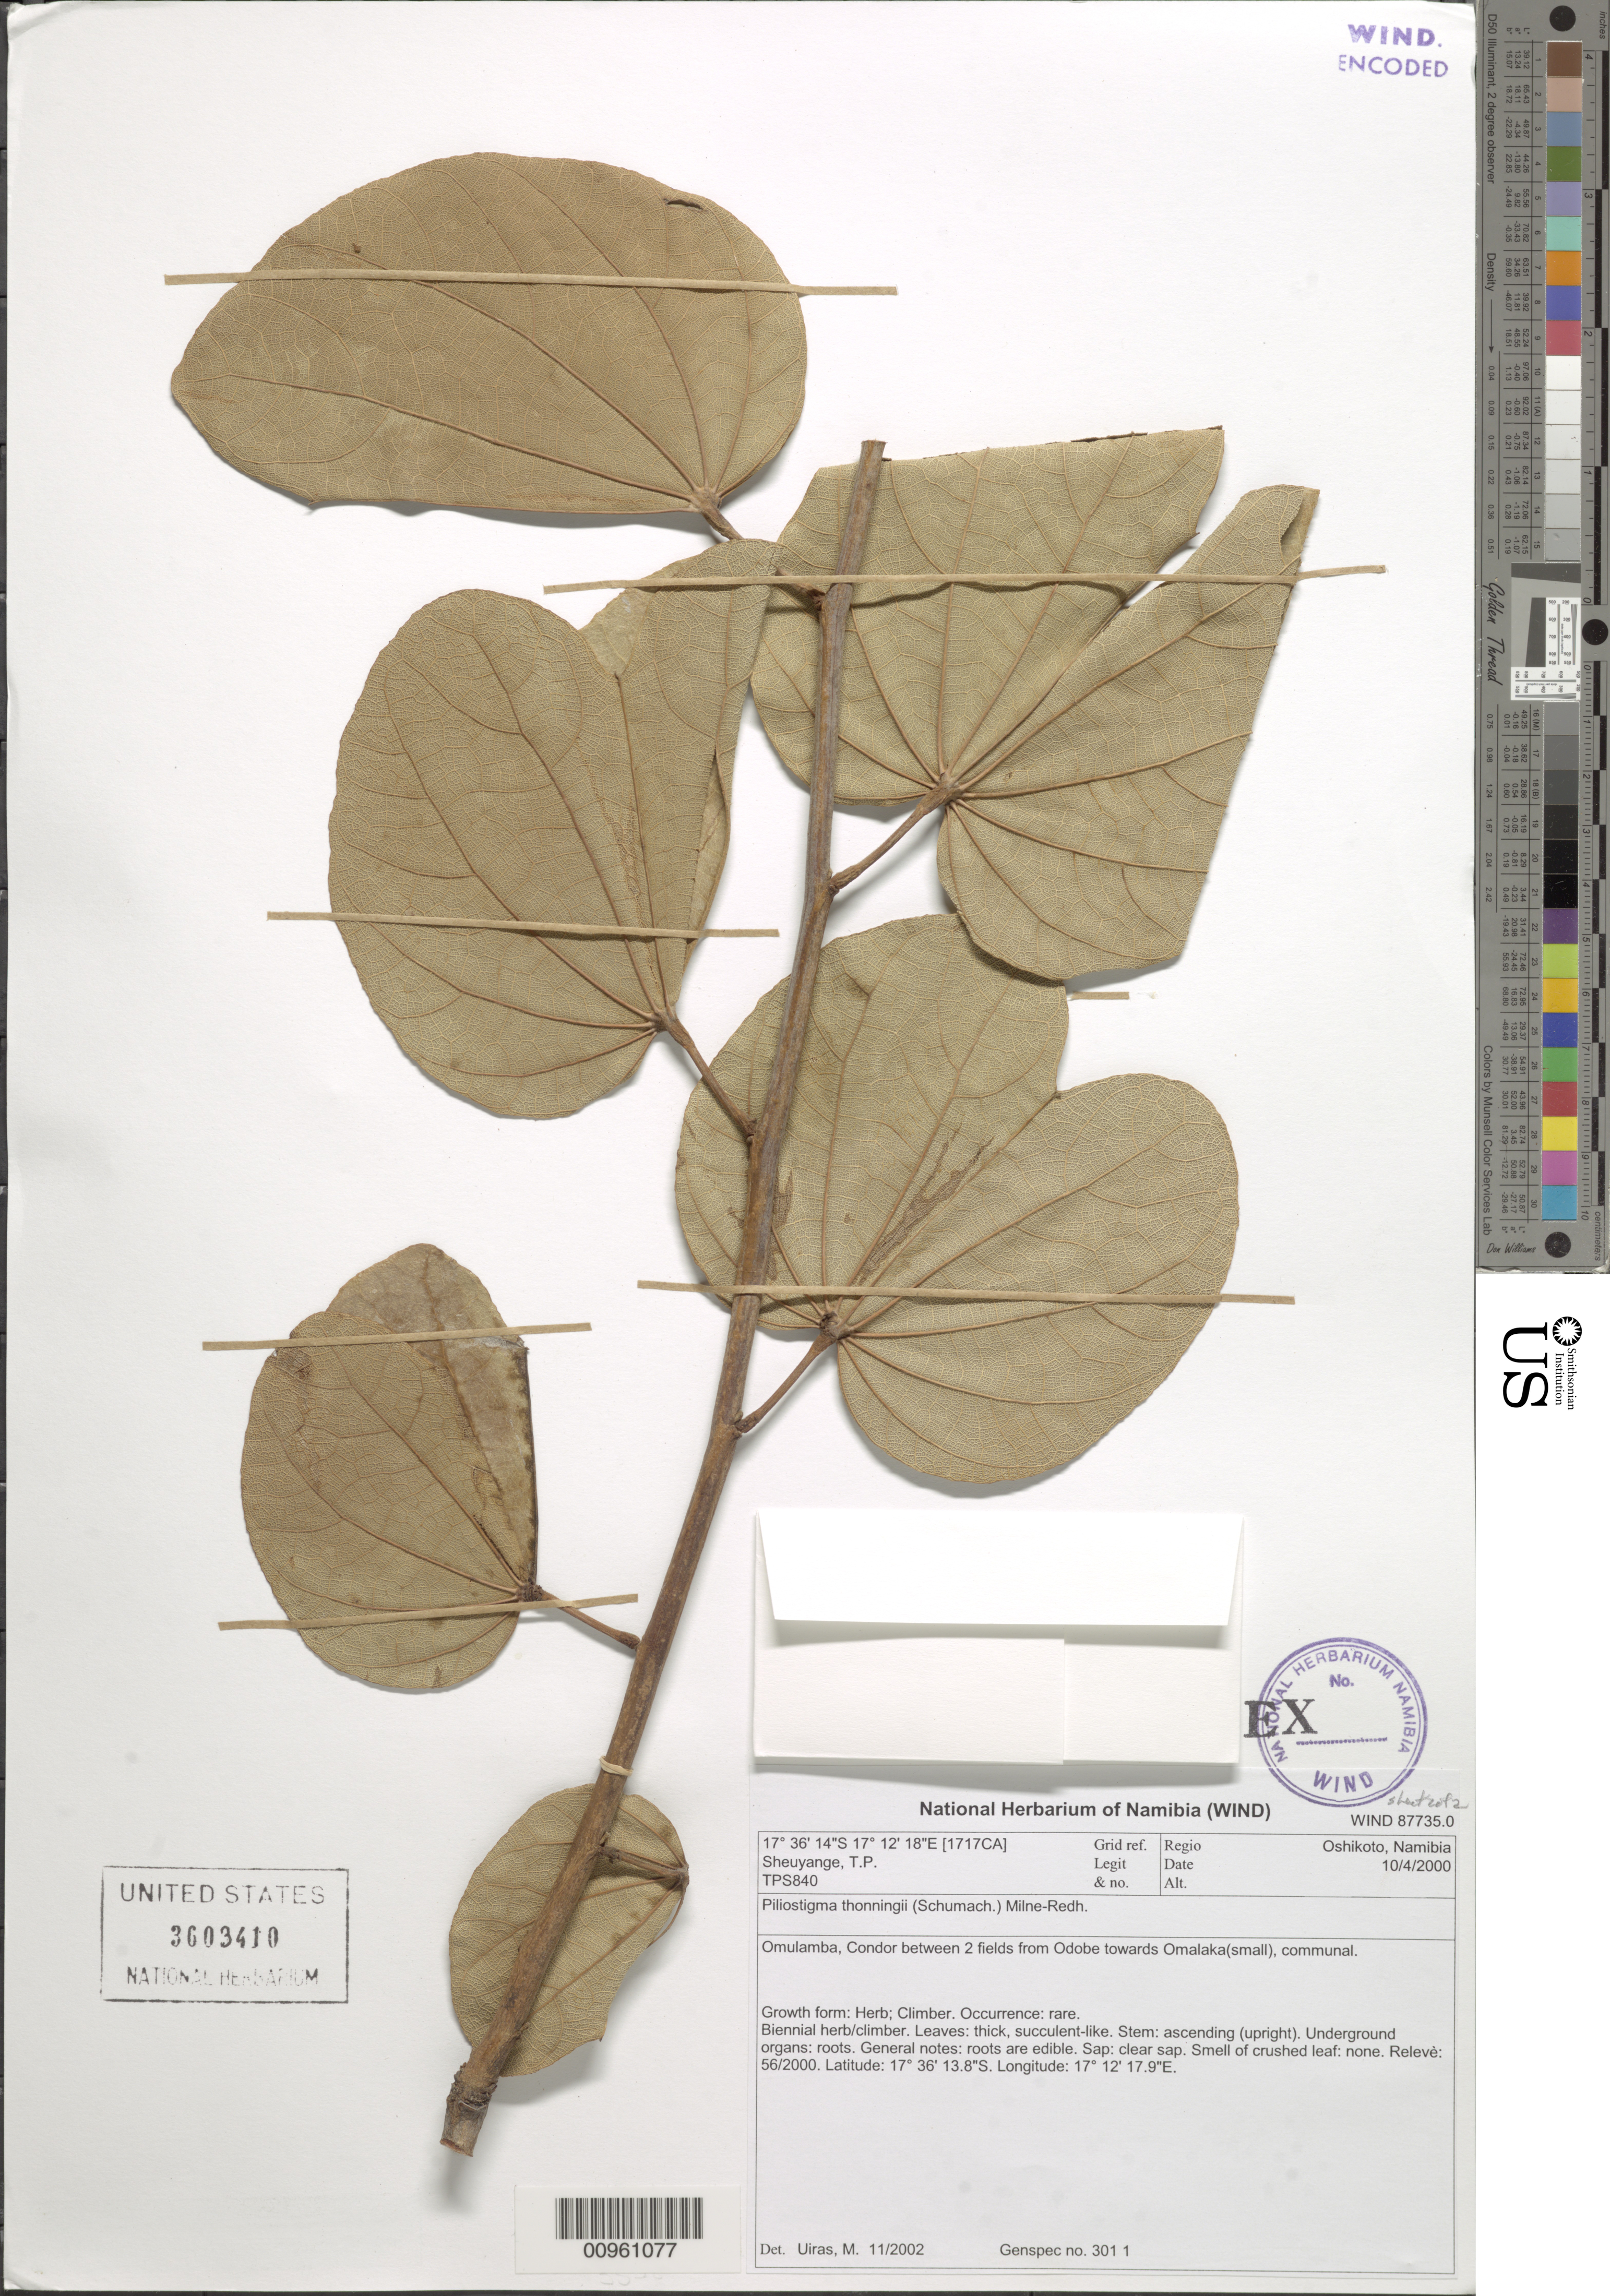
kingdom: Plantae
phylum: Tracheophyta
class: Magnoliopsida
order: Fabales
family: Fabaceae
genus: Piliostigma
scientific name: Piliostigma thonningii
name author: (Schumach.) Milne-Redh.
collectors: T. Sheuyange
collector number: TPS840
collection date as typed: Nov 2002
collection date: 2002-11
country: Namibia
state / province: Oshikoto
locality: Omulsmba, Condor between two fields from Odobe towards Omalaka (small)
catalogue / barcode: US 2603410